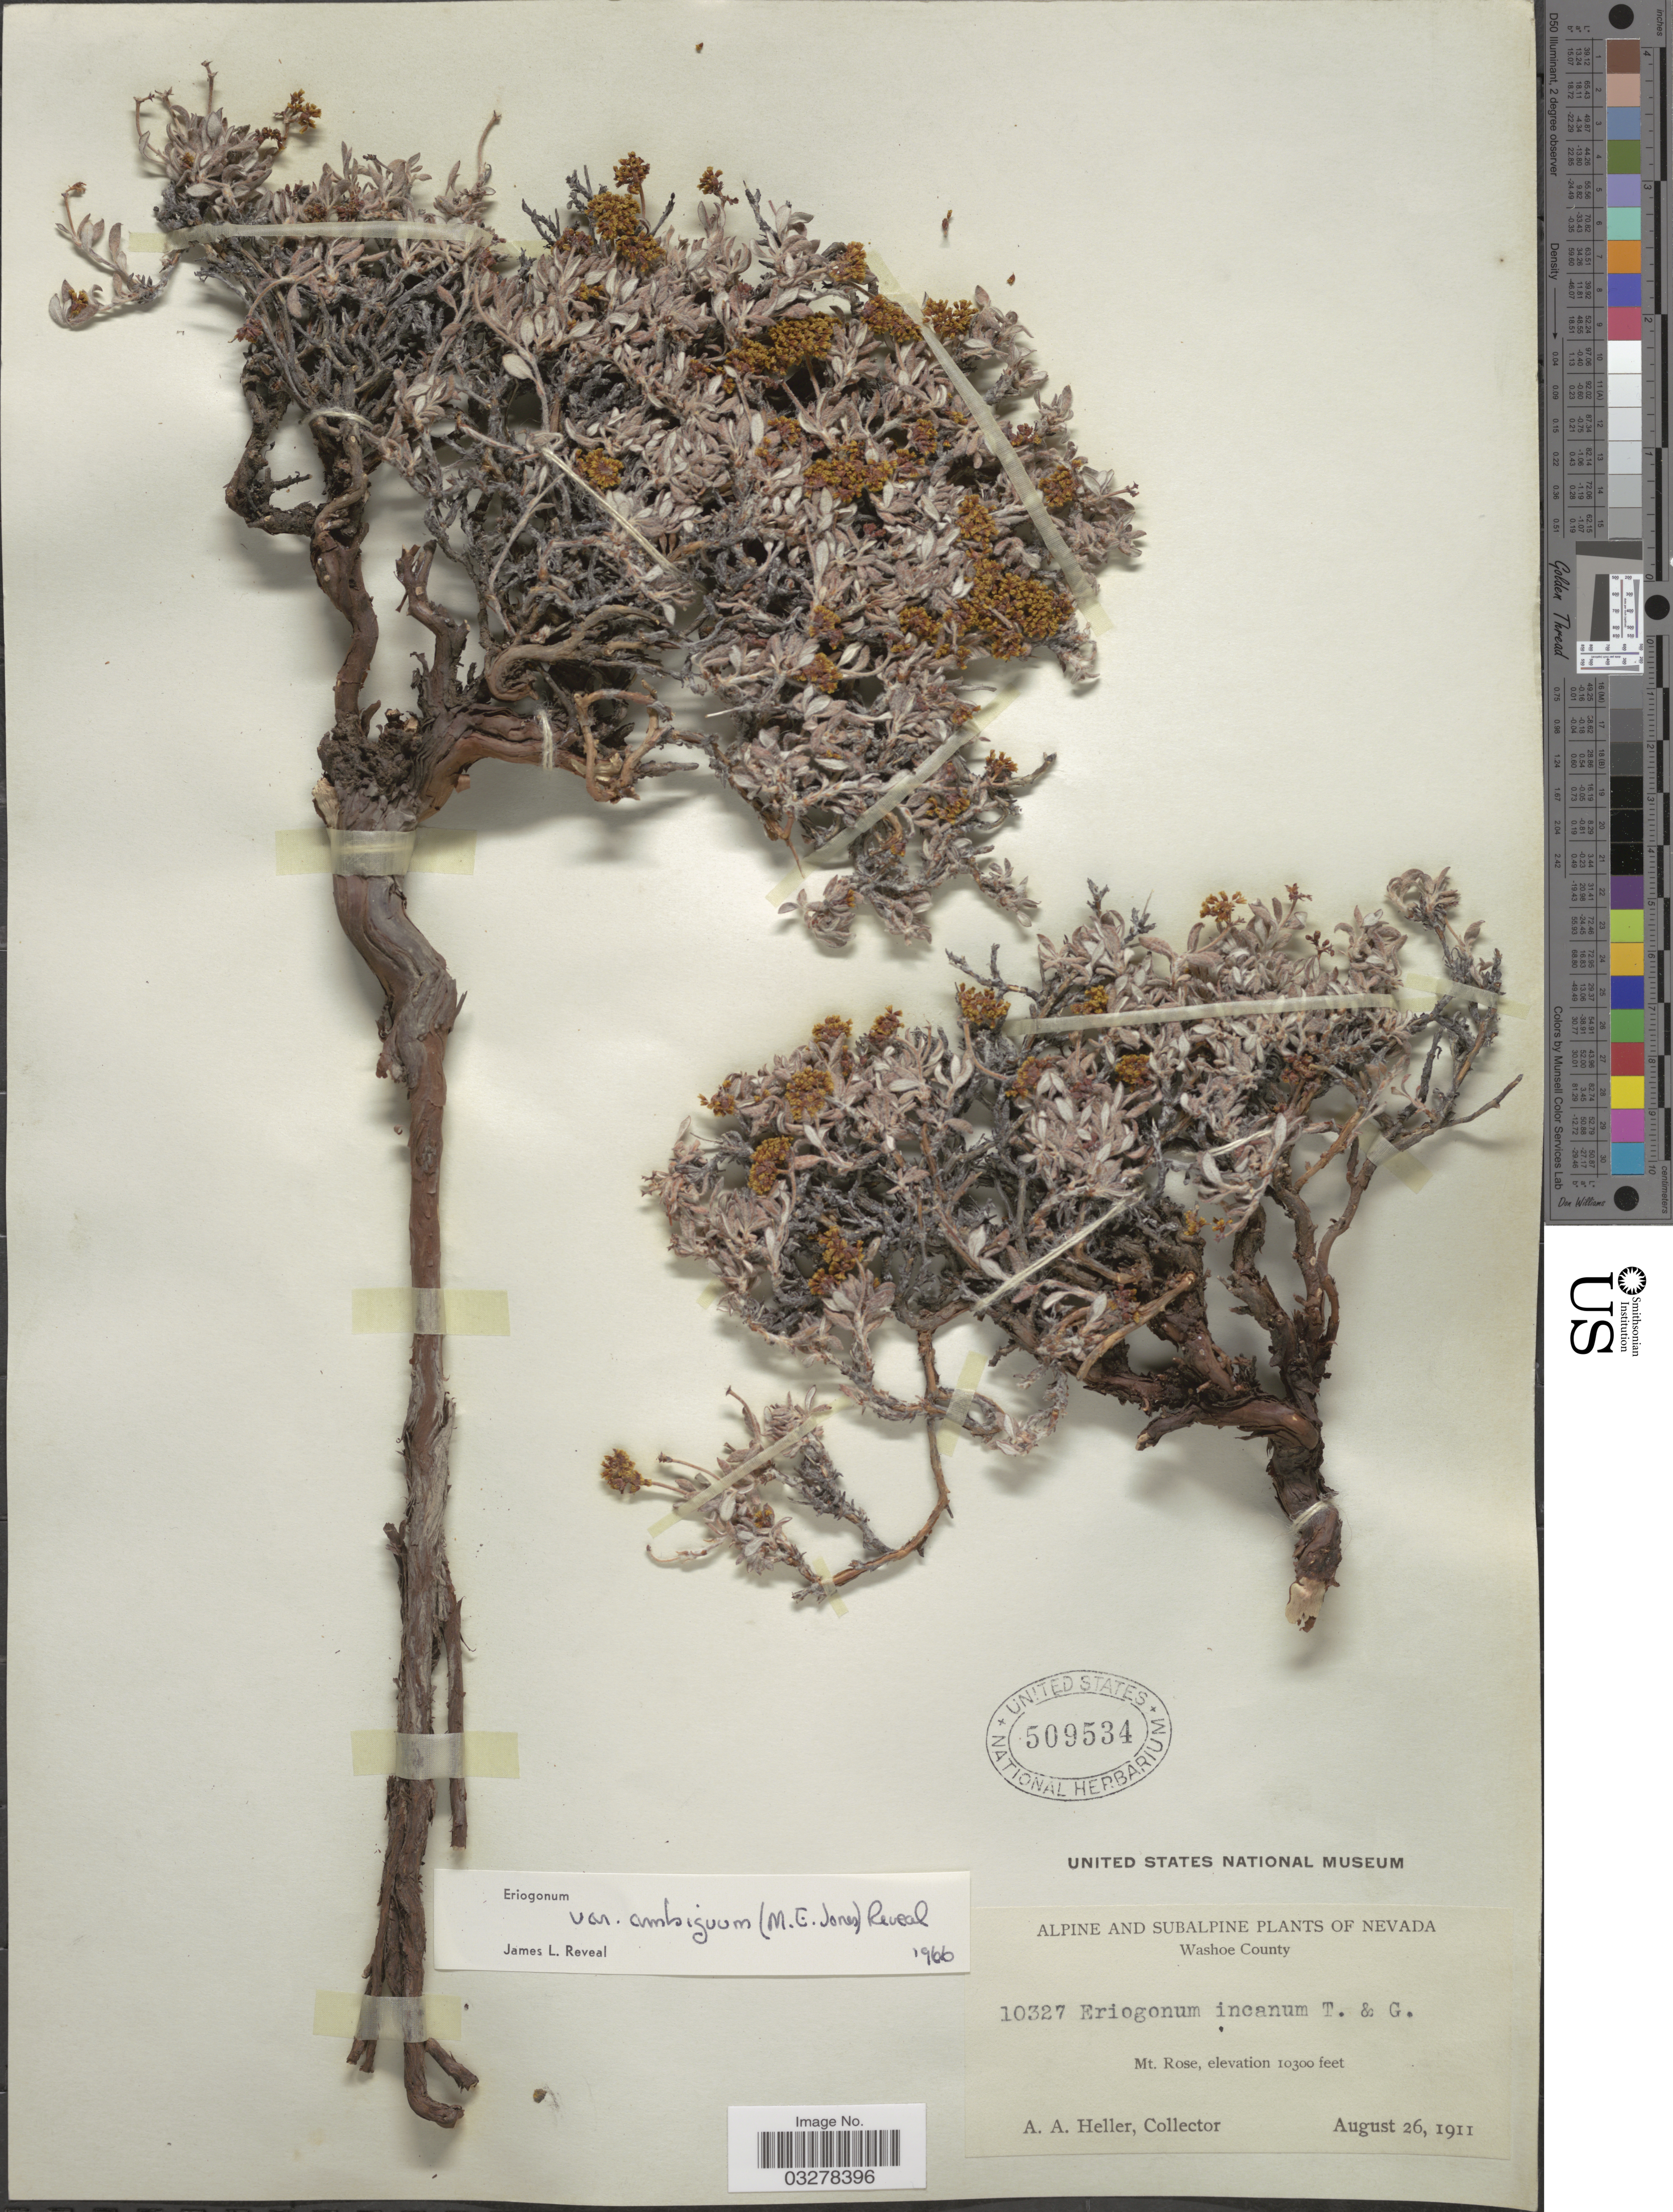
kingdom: Plantae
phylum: Tracheophyta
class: Magnoliopsida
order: Caryophyllales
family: Polygonaceae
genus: Eriogonum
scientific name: Eriogonum microtheca var. ambiguum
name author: (M.E. Jones) Reveal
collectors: A. A. Heller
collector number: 10327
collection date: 1911-08-26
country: United States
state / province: Nevada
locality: Alpine and Subalpine. Washoe County. Mt. Rose.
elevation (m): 3139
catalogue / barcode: US 509534